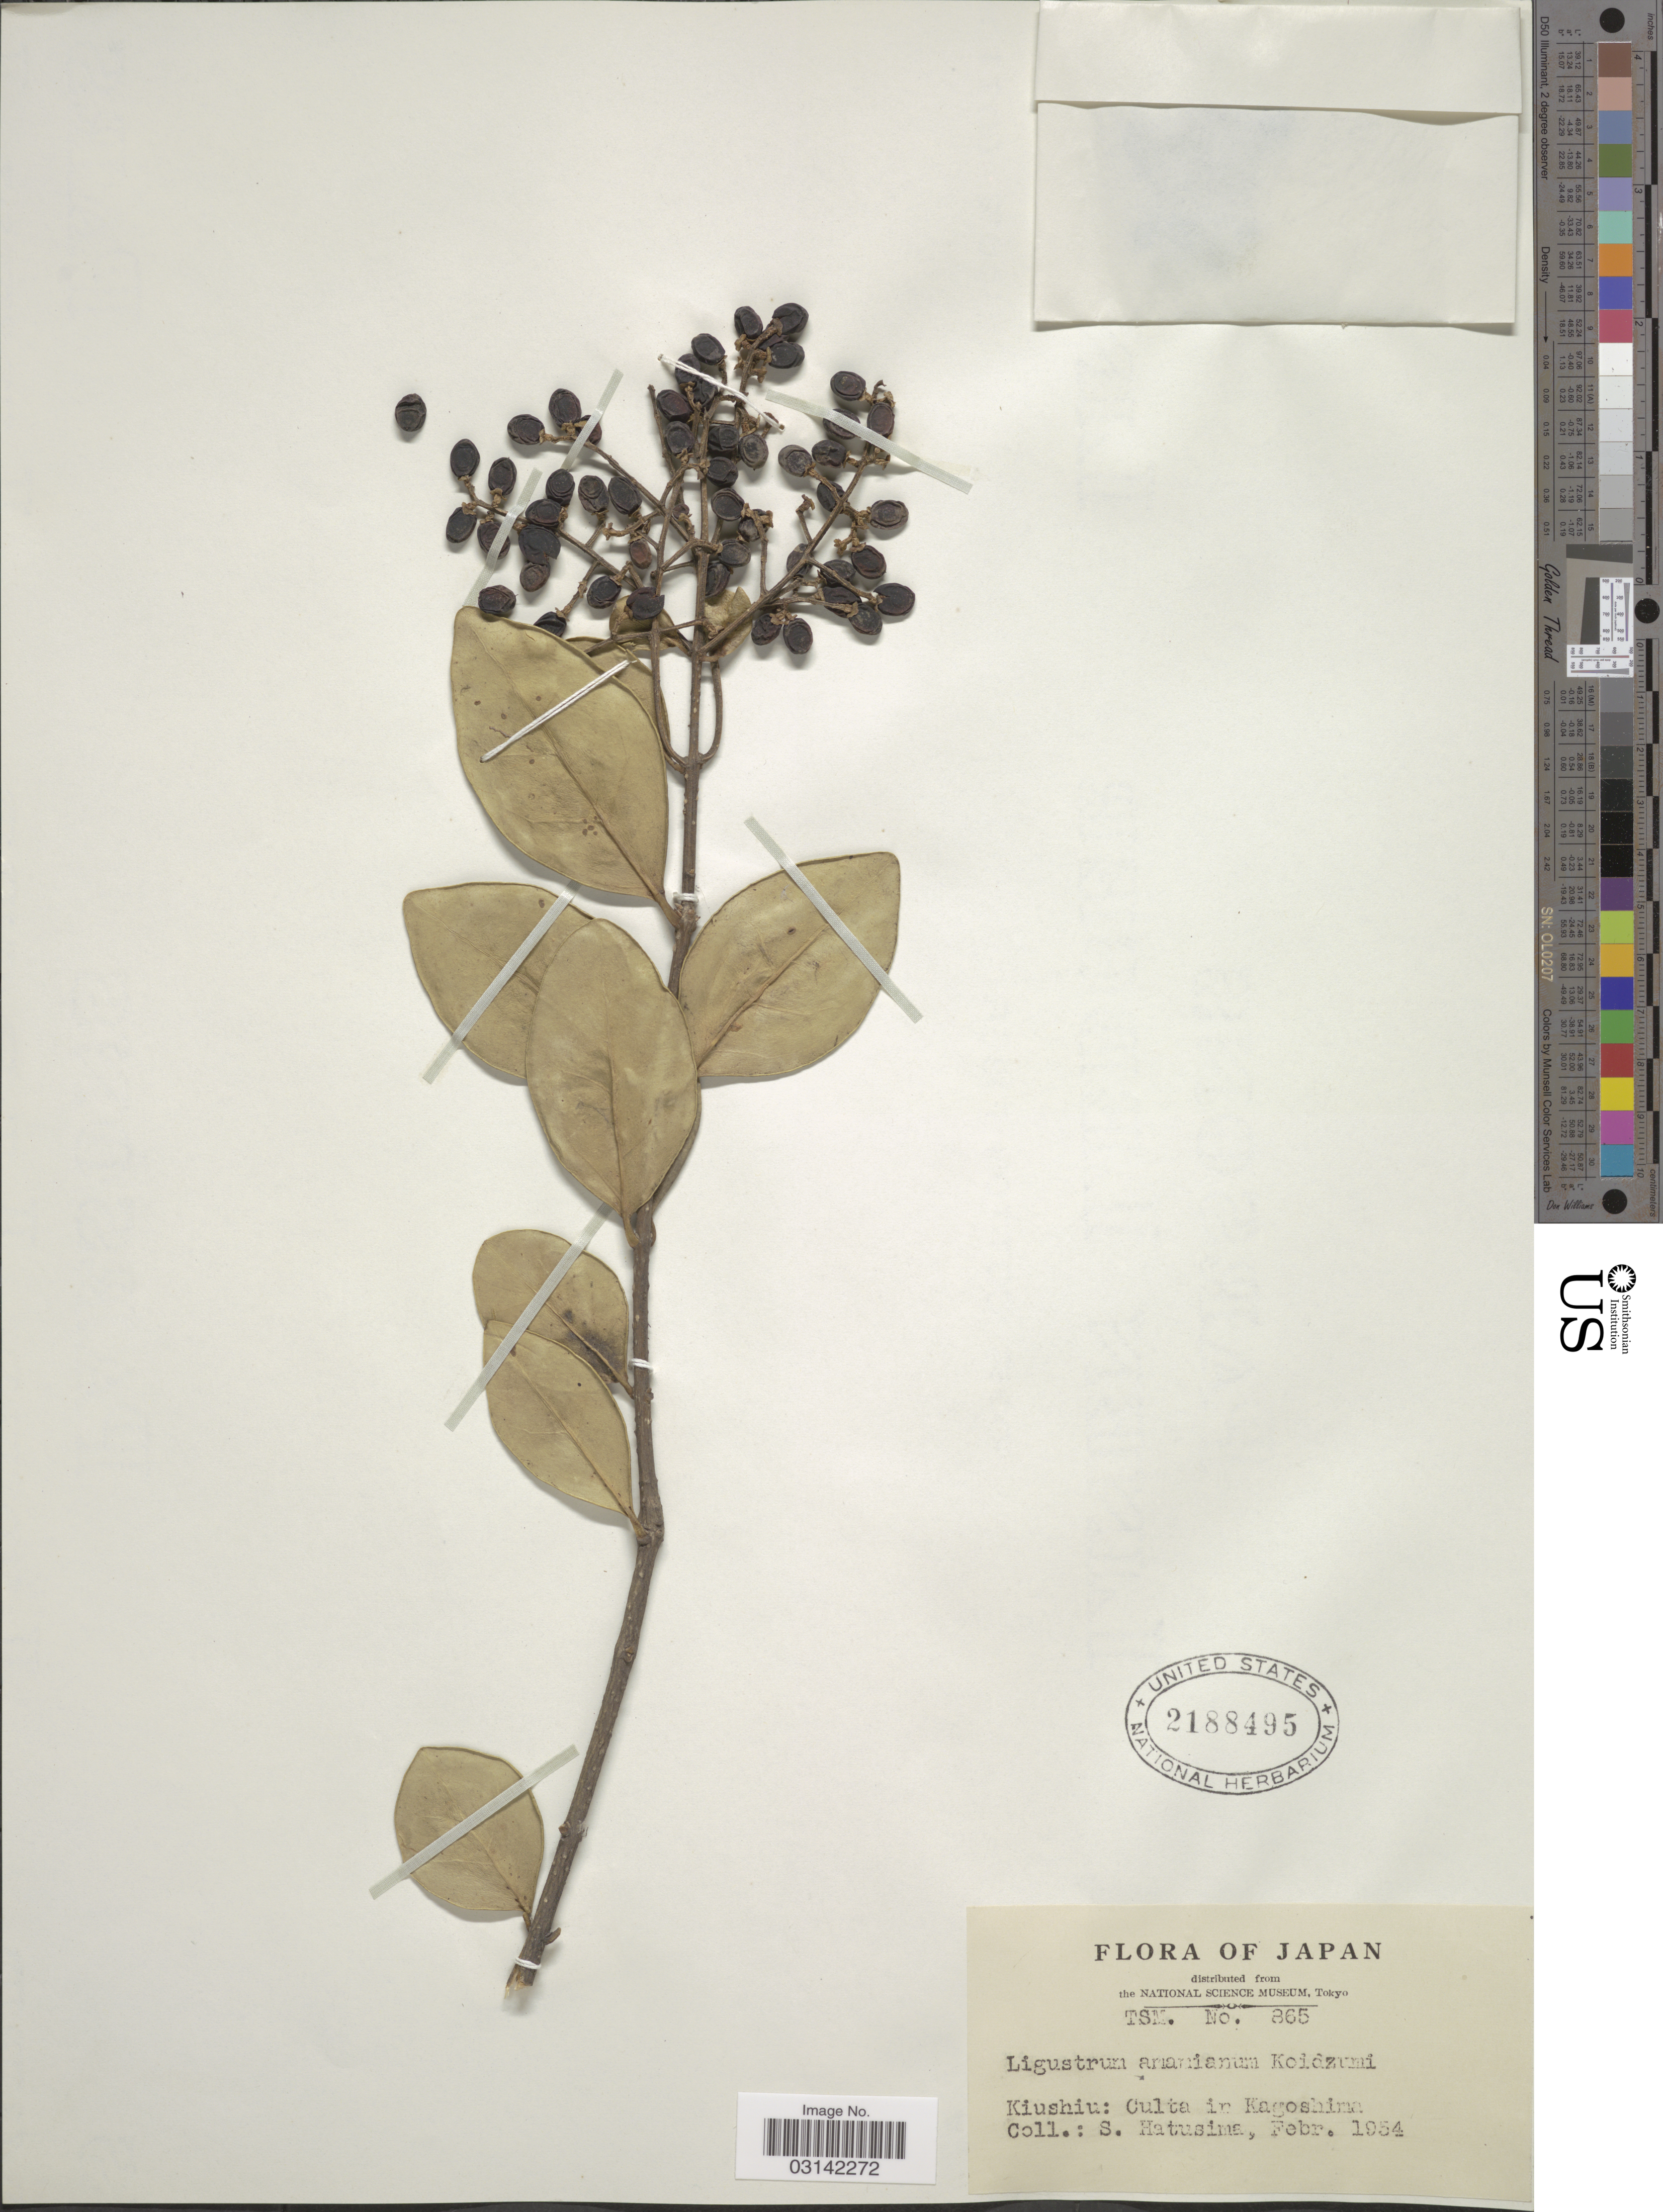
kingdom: Plantae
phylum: Tracheophyta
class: Magnoliopsida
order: Lamiales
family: Oleaceae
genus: Ligustrum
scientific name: Ligustrum amamianum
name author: Koidz.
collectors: S. Hatusima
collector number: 865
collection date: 1954-02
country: Japan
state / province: Kagosima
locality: Kiushiu: Kagoshima.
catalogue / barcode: US 2188495